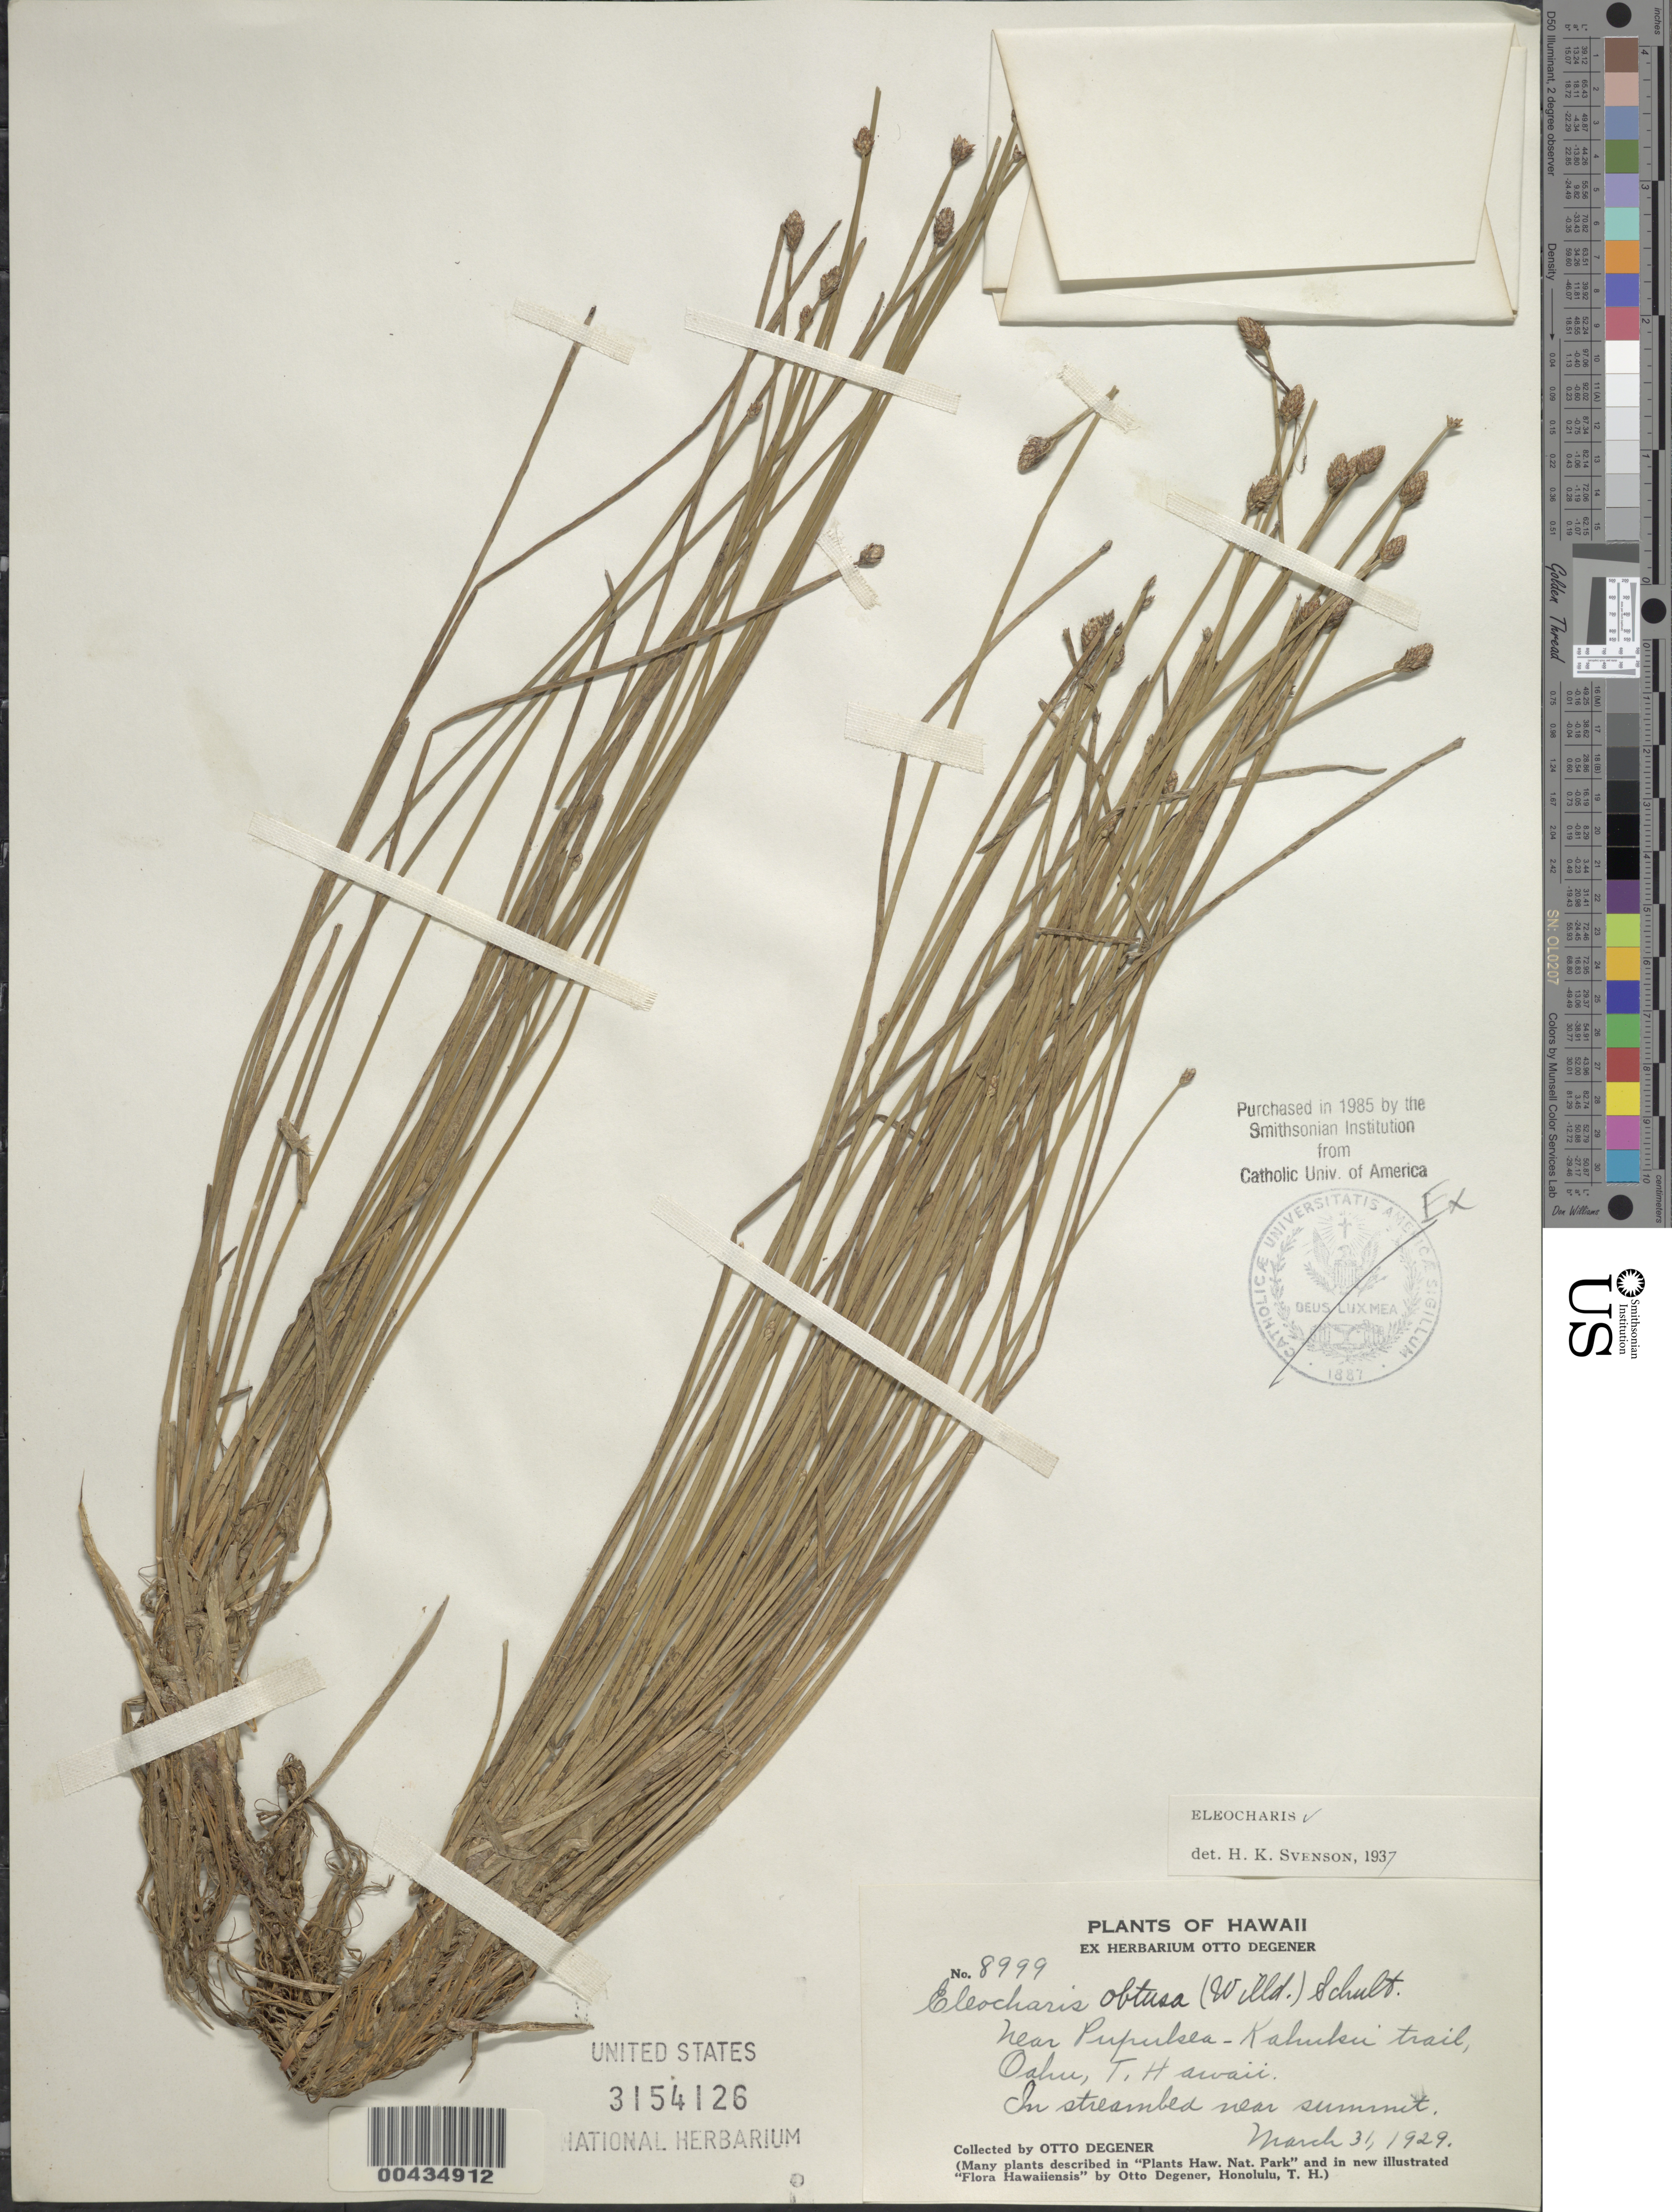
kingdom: Plantae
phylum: Tracheophyta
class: Liliopsida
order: Poales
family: Cyperaceae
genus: Eleocharis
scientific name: Eleocharis obtusa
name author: (Willd.) Schult.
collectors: O. Degener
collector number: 8999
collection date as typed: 31 Mar 1929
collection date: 1929-03-31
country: United States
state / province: Hawaii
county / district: Honolulu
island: Oahu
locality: Near Pupukea-Kahuku trail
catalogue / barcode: US 3154126